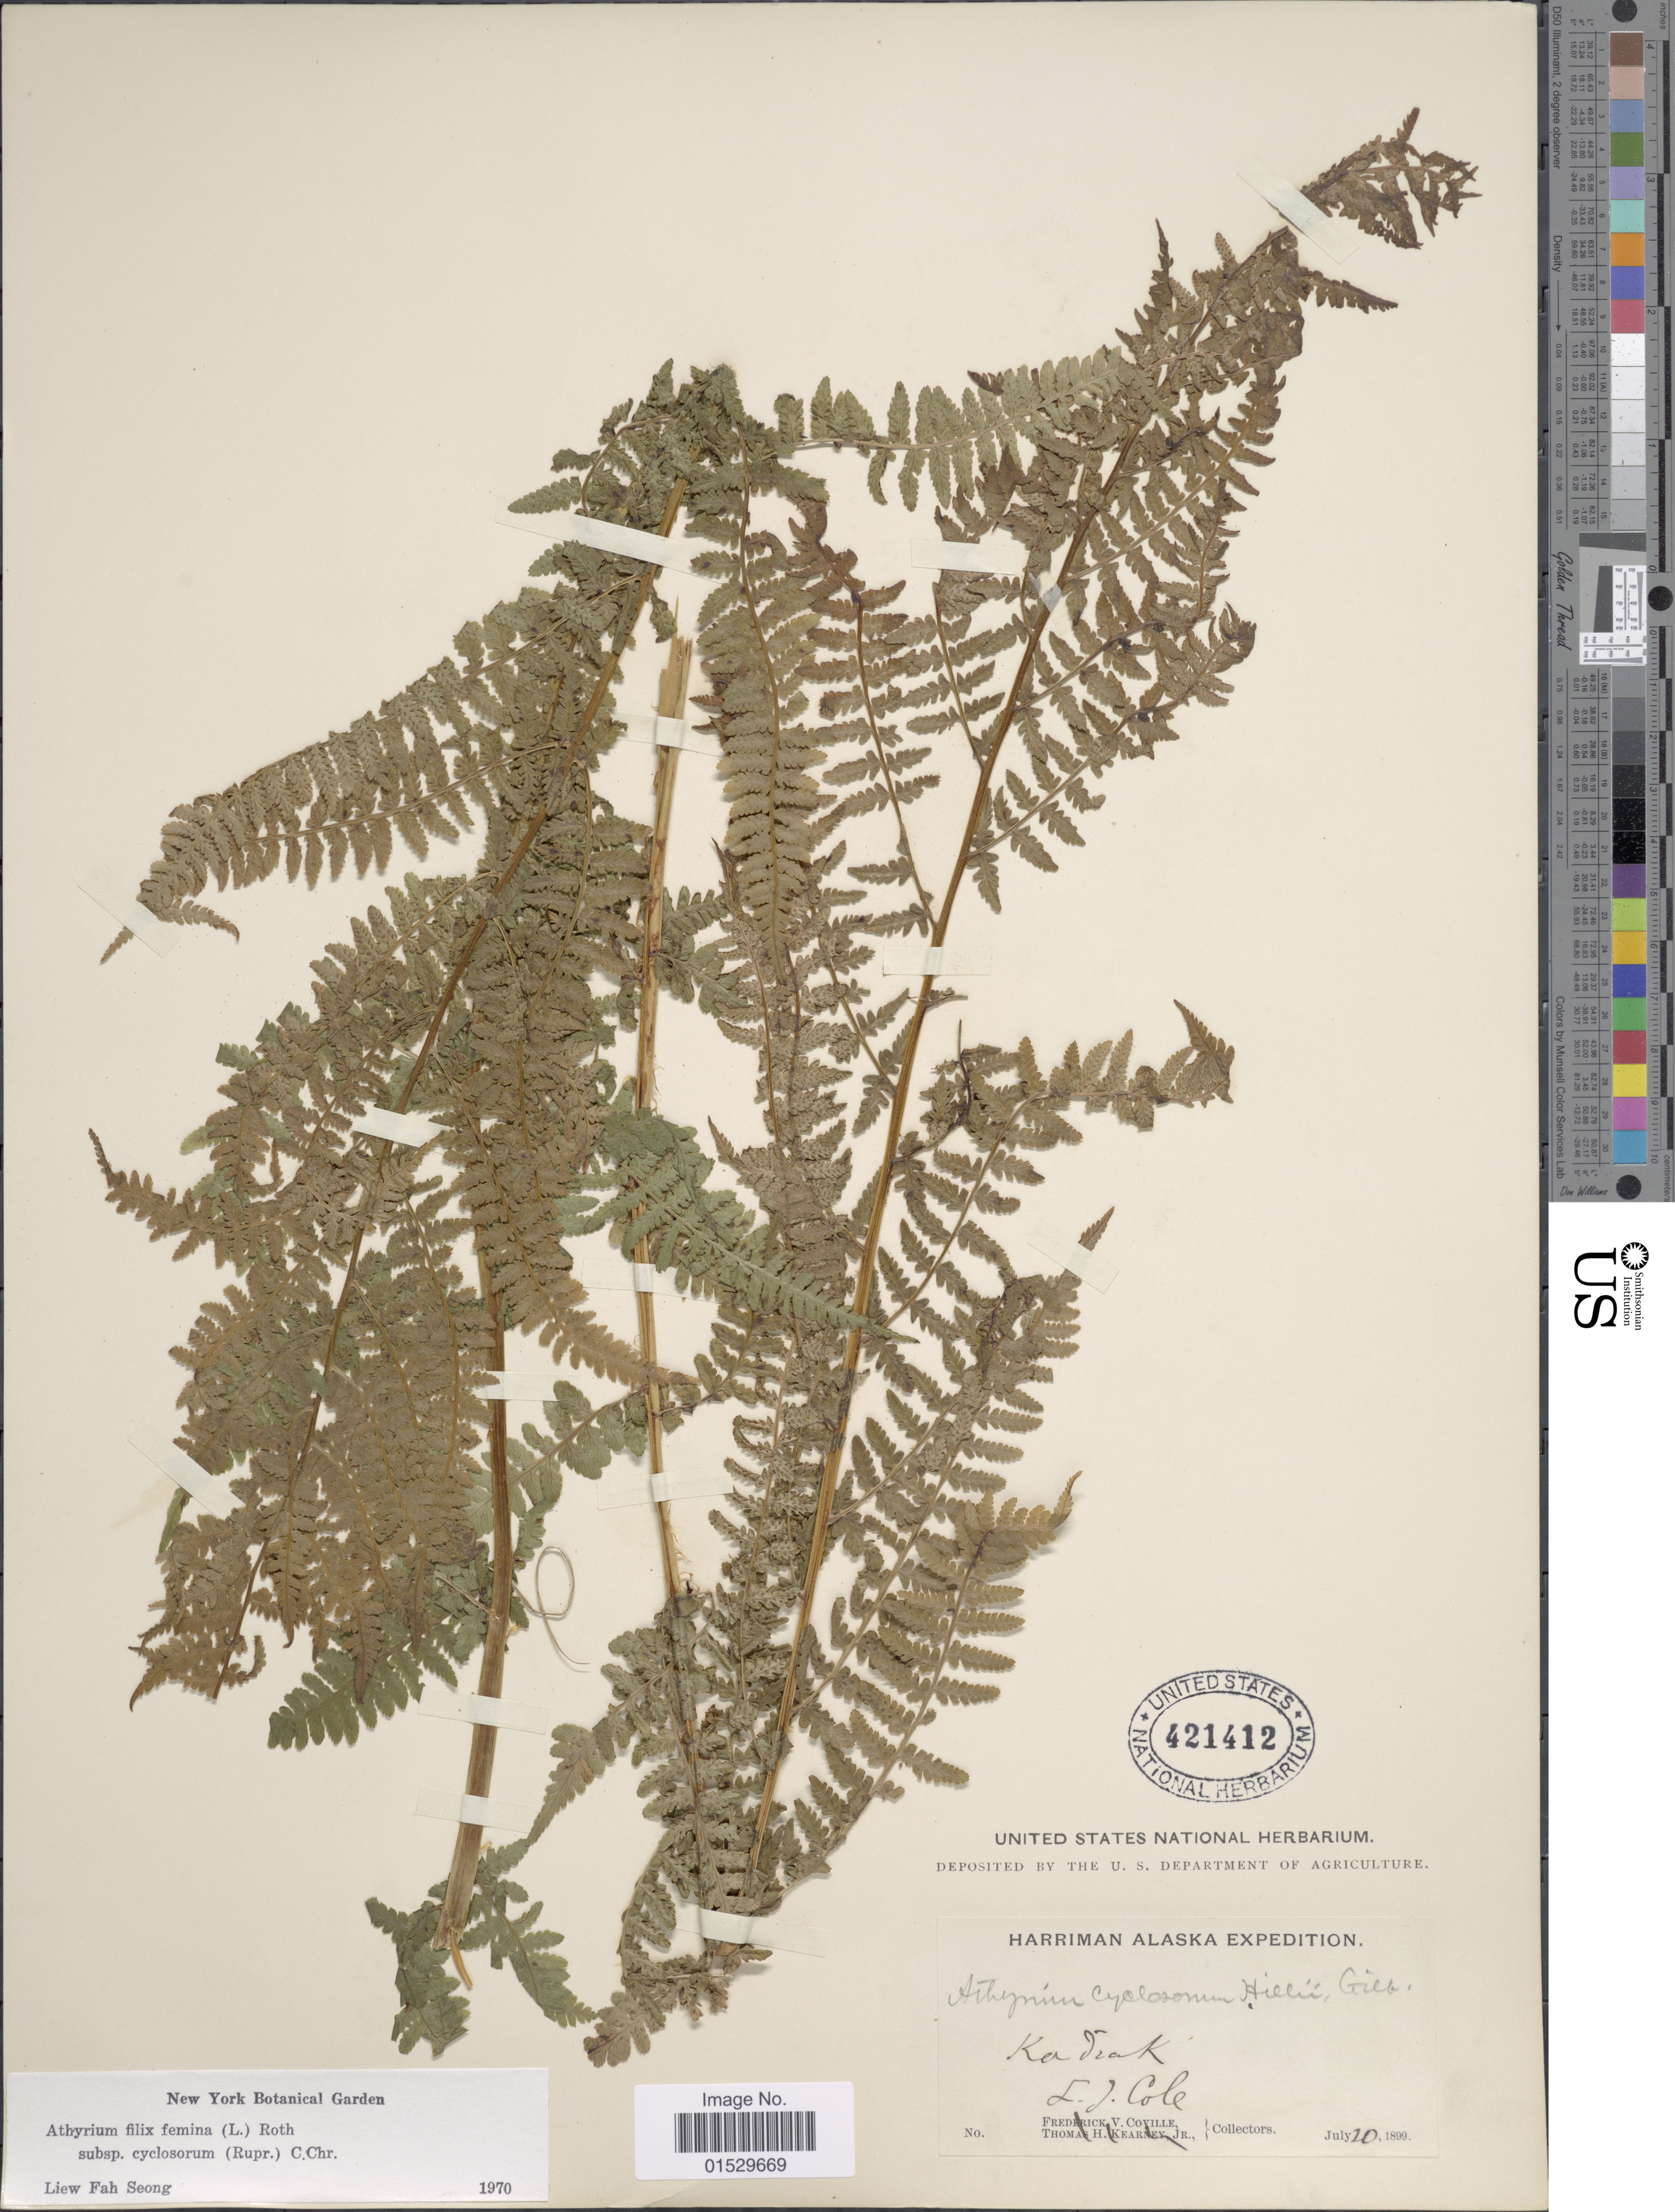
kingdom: Plantae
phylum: Tracheophyta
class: Polypodiopsida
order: Polypodiales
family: Athyriaceae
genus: Athyrium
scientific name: Athyrium filix-femina subsp. cyclosorum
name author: (Rupr.) C. Chr.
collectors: L. Cole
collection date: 1899-07-10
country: United States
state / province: Alaska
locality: Kadiak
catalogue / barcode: US 421412